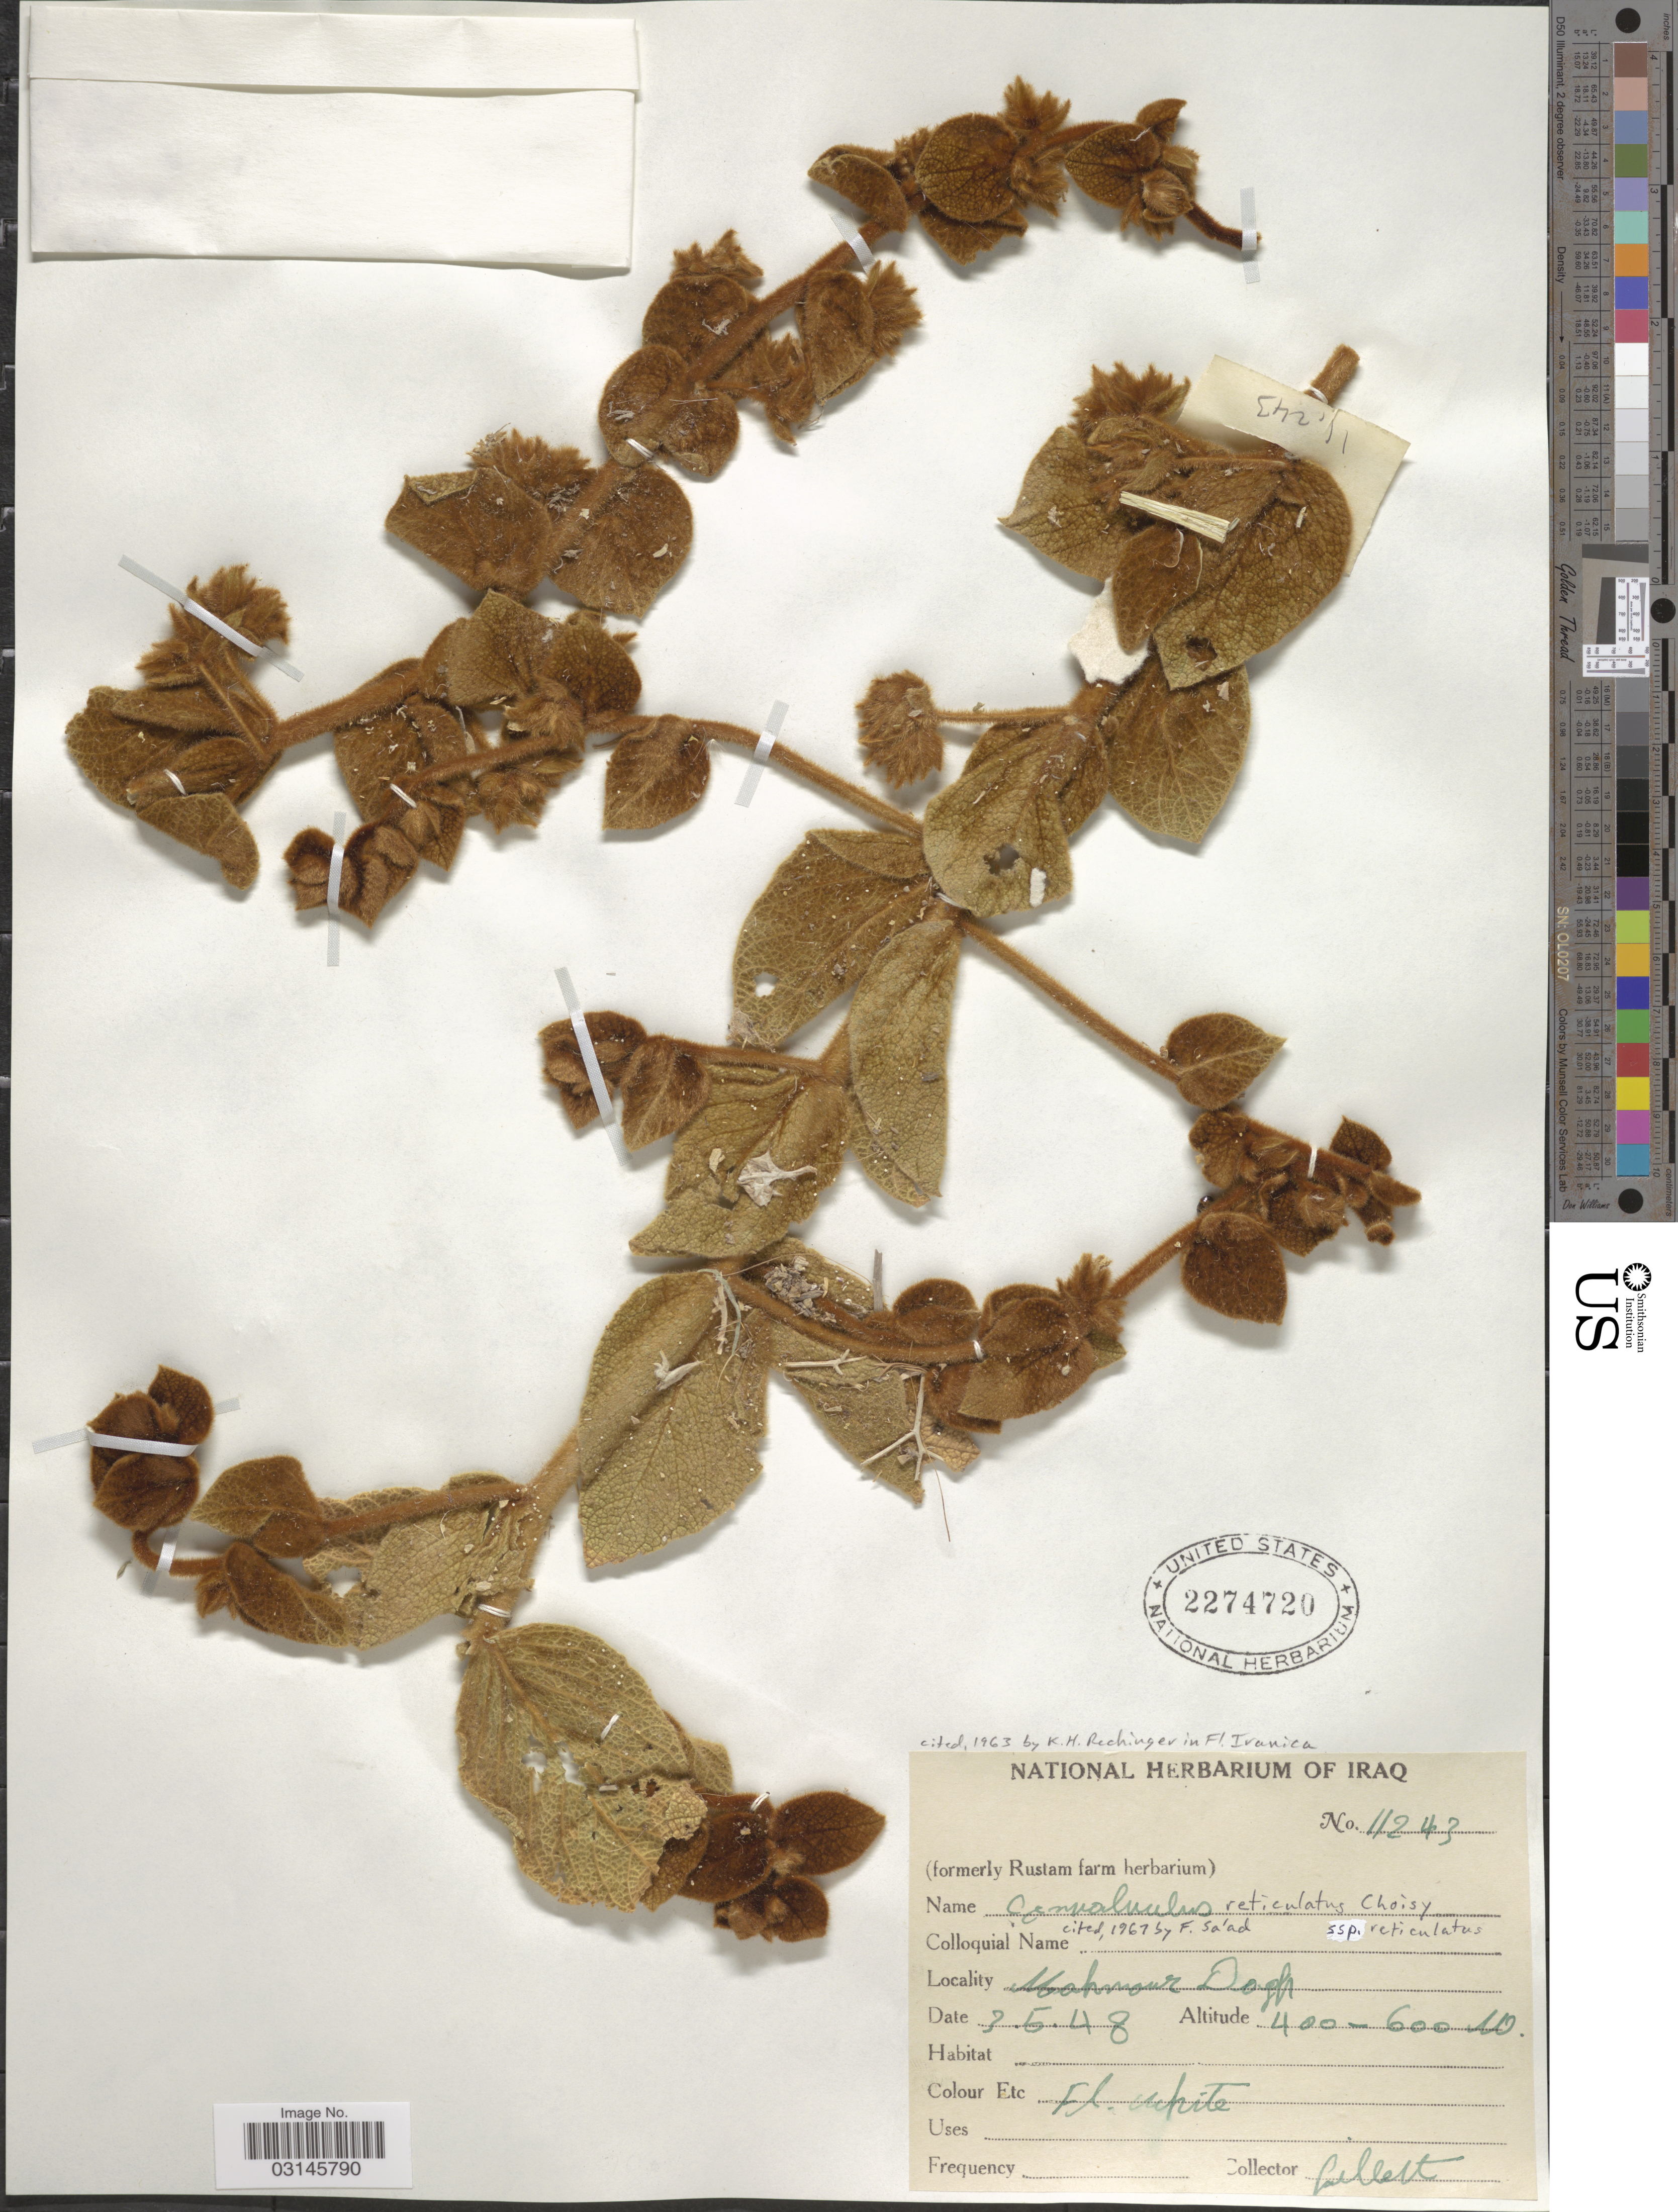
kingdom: Plantae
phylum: Tracheophyta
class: Magnoliopsida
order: Solanales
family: Convolvulaceae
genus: Convolvulus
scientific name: Convolvulus reticulatus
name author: Choisy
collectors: Gillett, --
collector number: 11243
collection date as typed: Transcribed d/m/y: 3/5/48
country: Iraq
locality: Mahmour Dagh.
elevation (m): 400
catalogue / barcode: US 2274720